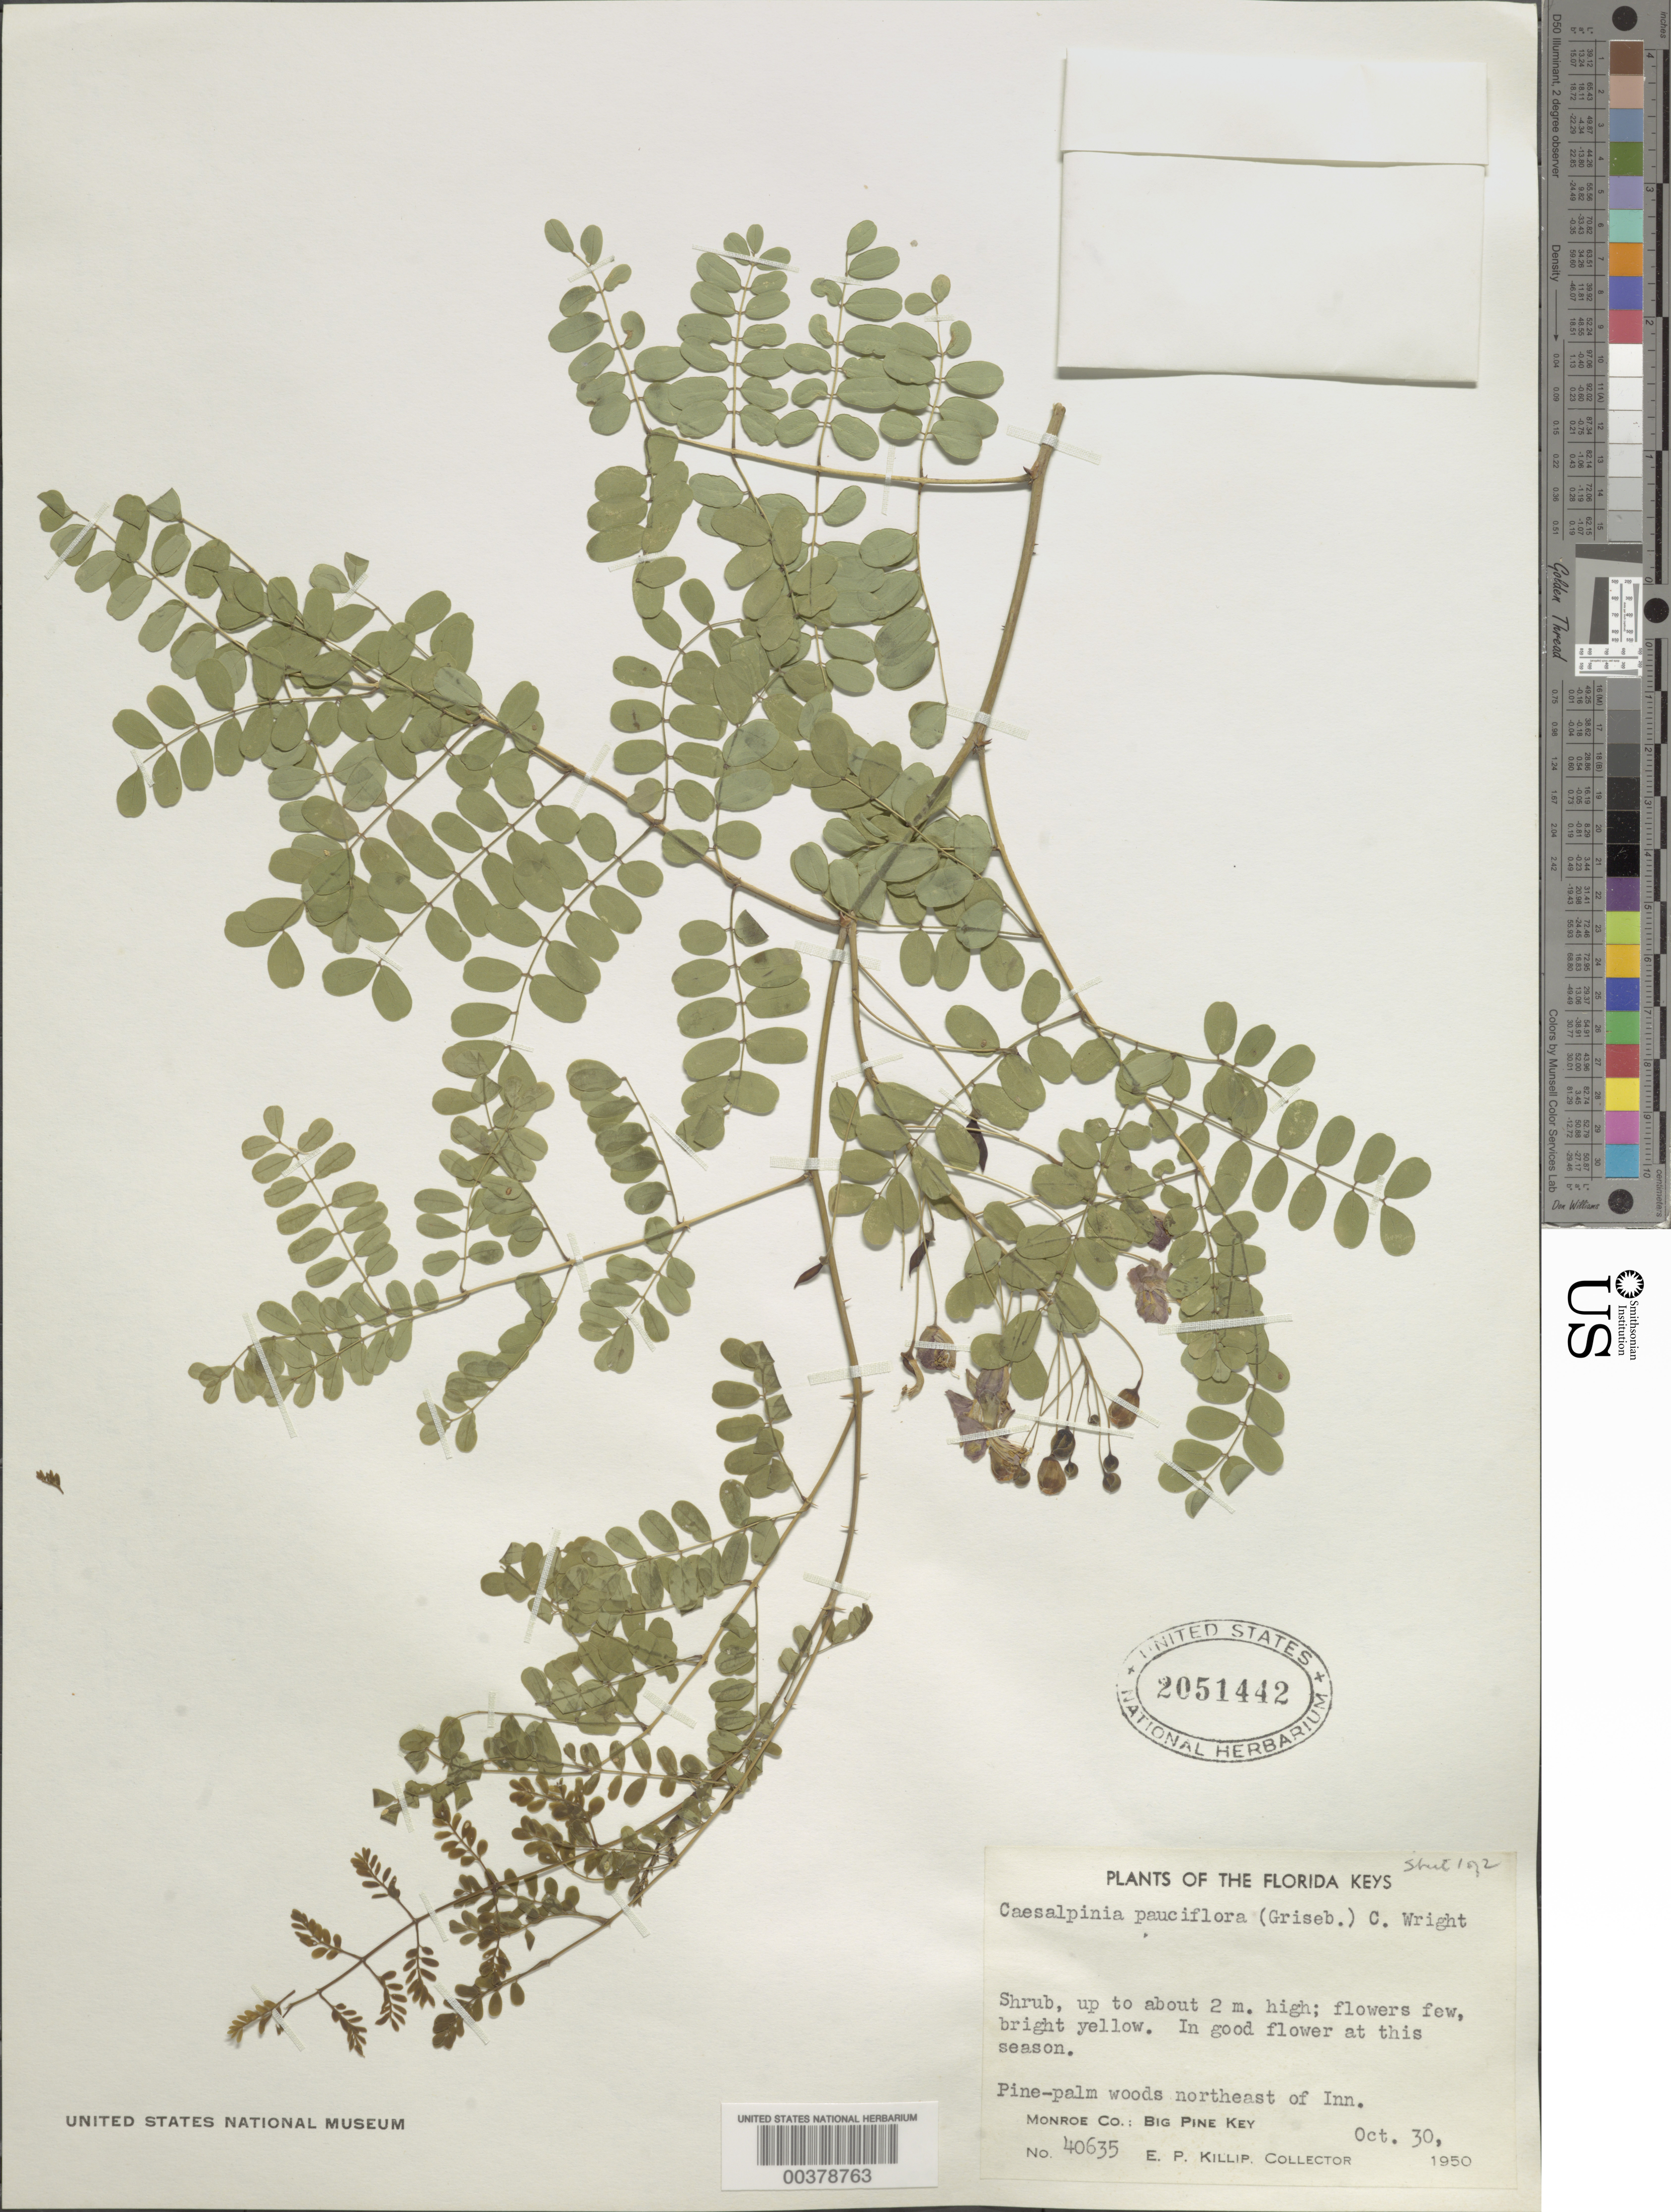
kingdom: Plantae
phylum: Tracheophyta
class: Magnoliopsida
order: Fabales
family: Fabaceae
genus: Denisophytum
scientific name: Denisophytum pauciflorum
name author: (Griseb.) Gagnon & G.P. Lewis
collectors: E. P. Killip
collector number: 40635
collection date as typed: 30 Oct 1950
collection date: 1950-10-30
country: United States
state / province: Florida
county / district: Monroe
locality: Big pine key, ne of inn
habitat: Pine-palm woods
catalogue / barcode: US 2051442